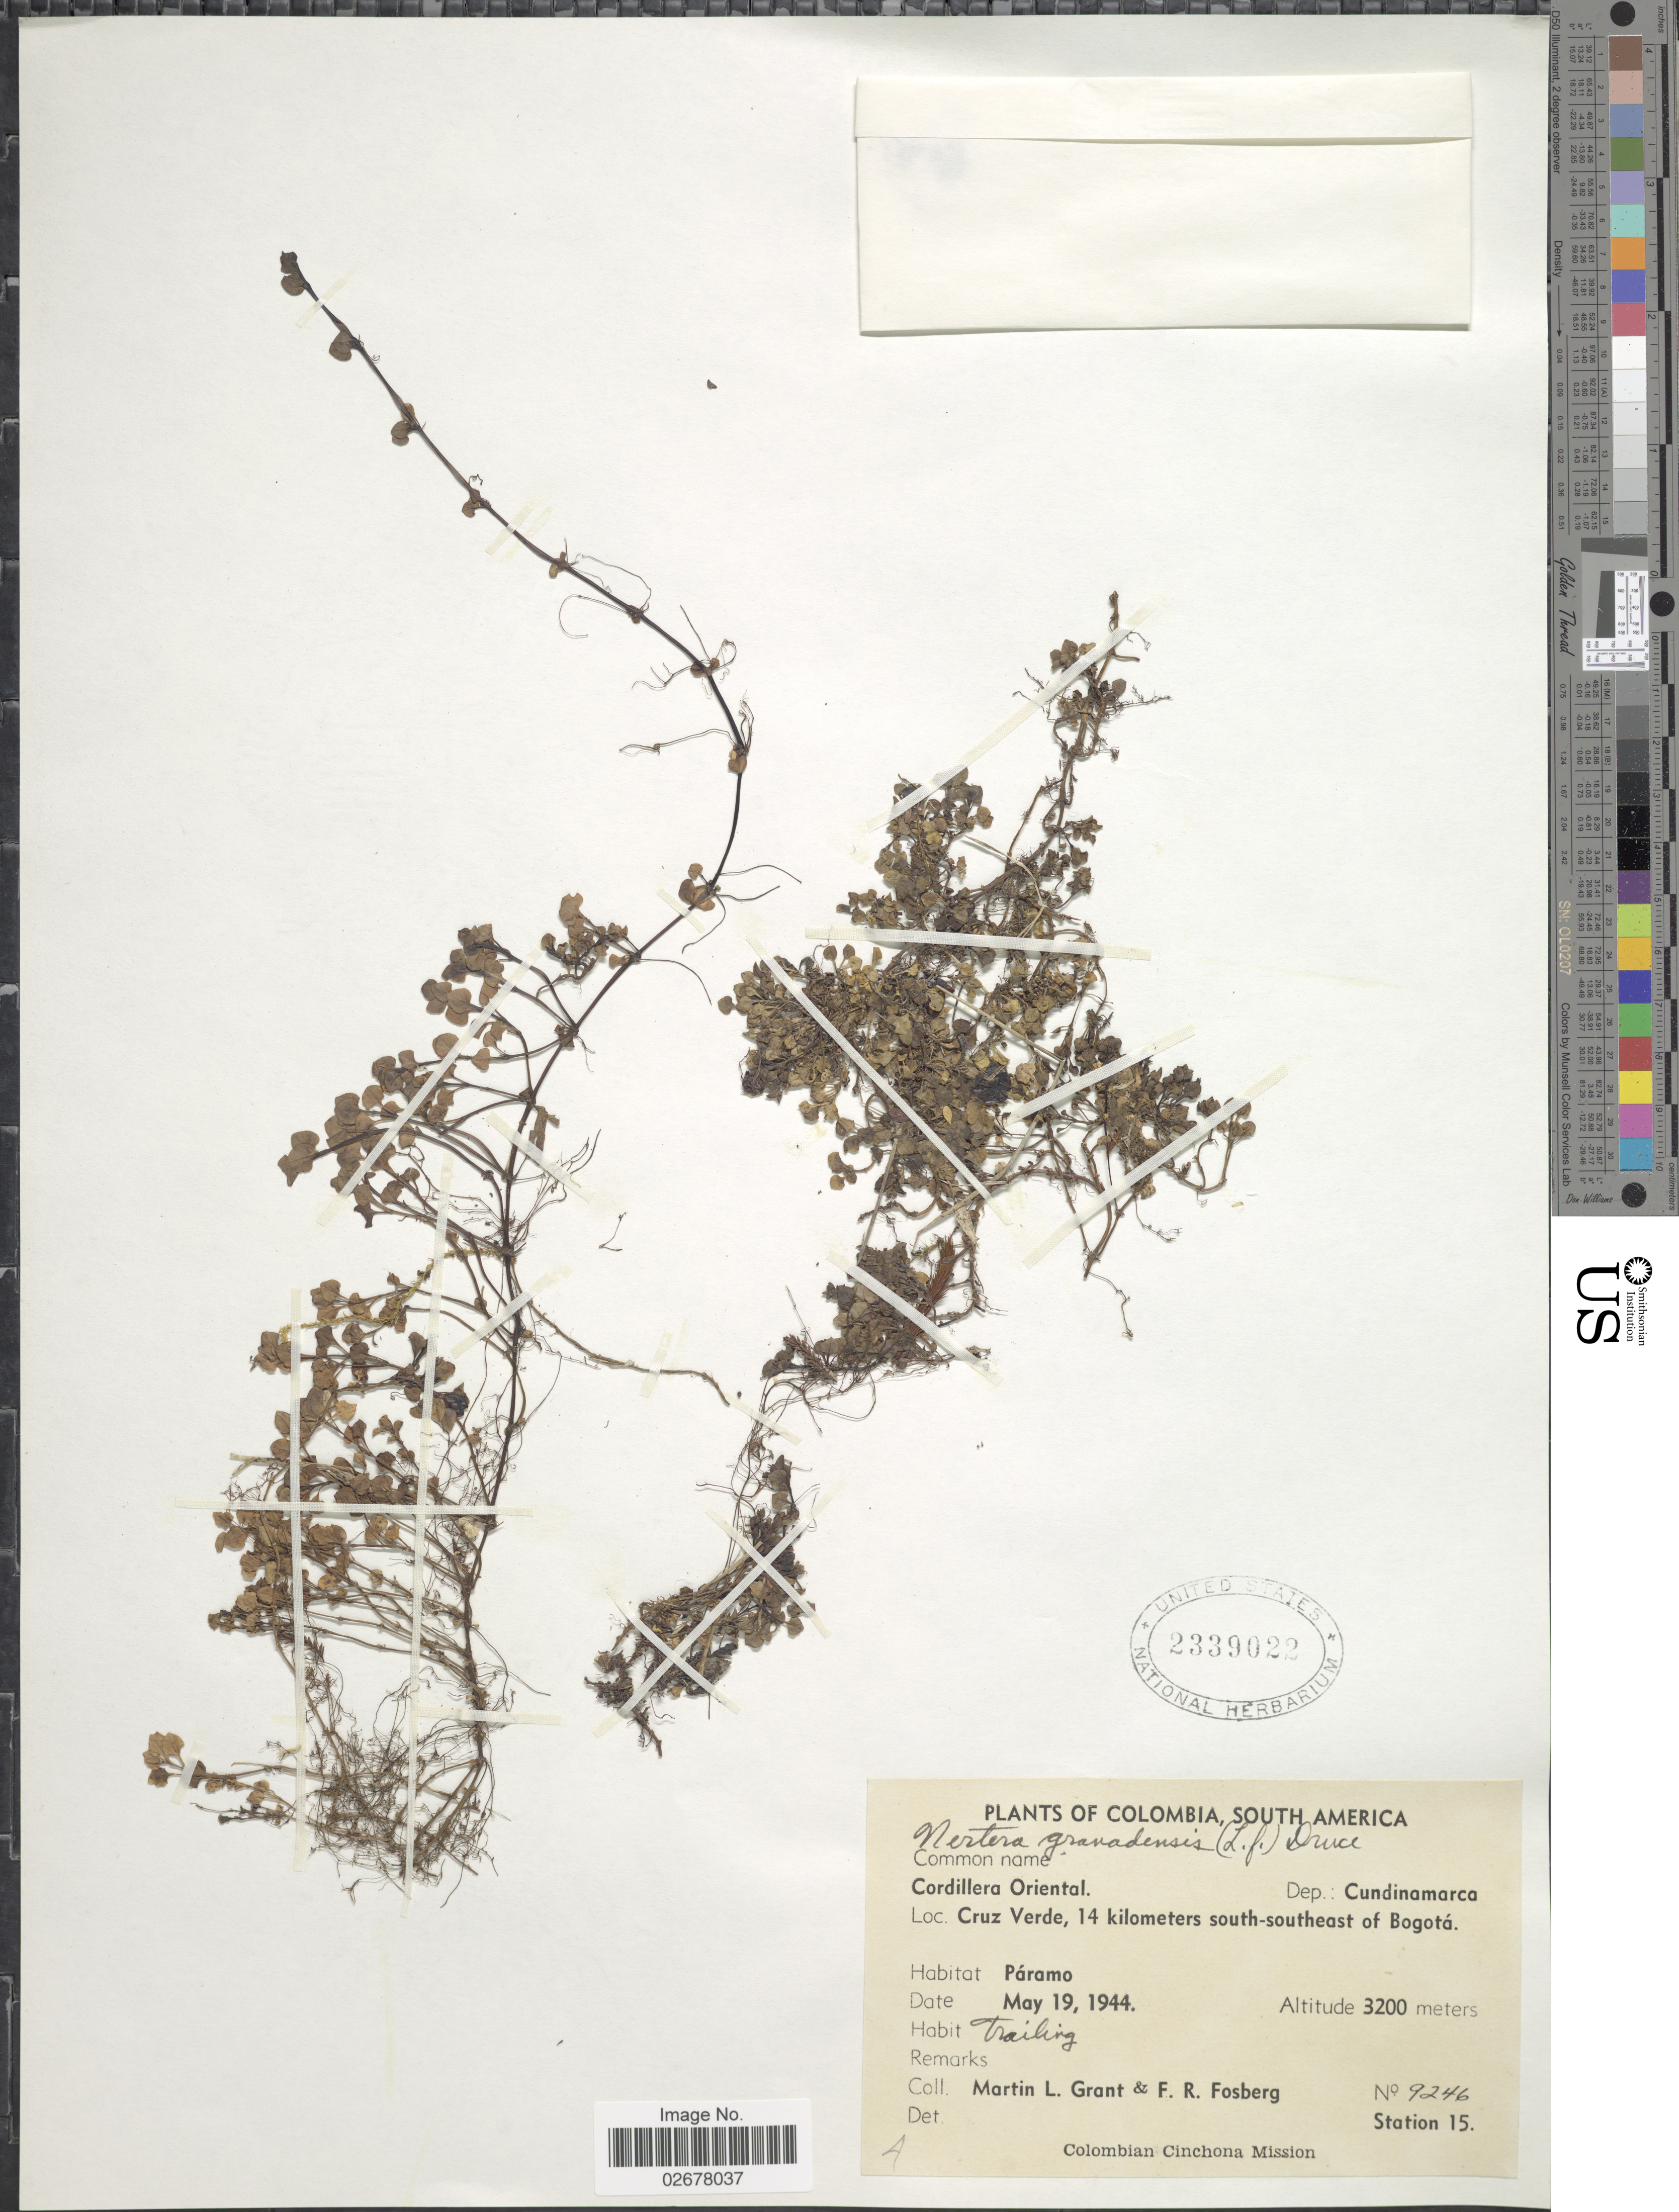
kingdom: Plantae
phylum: Tracheophyta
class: Magnoliopsida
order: Gentianales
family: Rubiaceae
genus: Nertera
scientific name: Nertera depressa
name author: Banks & Sol. ex Gaertn.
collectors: M. L. Grant & F. R. Fosberg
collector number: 9246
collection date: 1944-05-19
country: Colombia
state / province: Cundinamarca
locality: Cordillera Oriental, Dep. Cundinamarca, Cruz Verde, 14 kilometers south-southeast of Bogotá, Páramo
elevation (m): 3200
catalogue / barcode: US 2339022